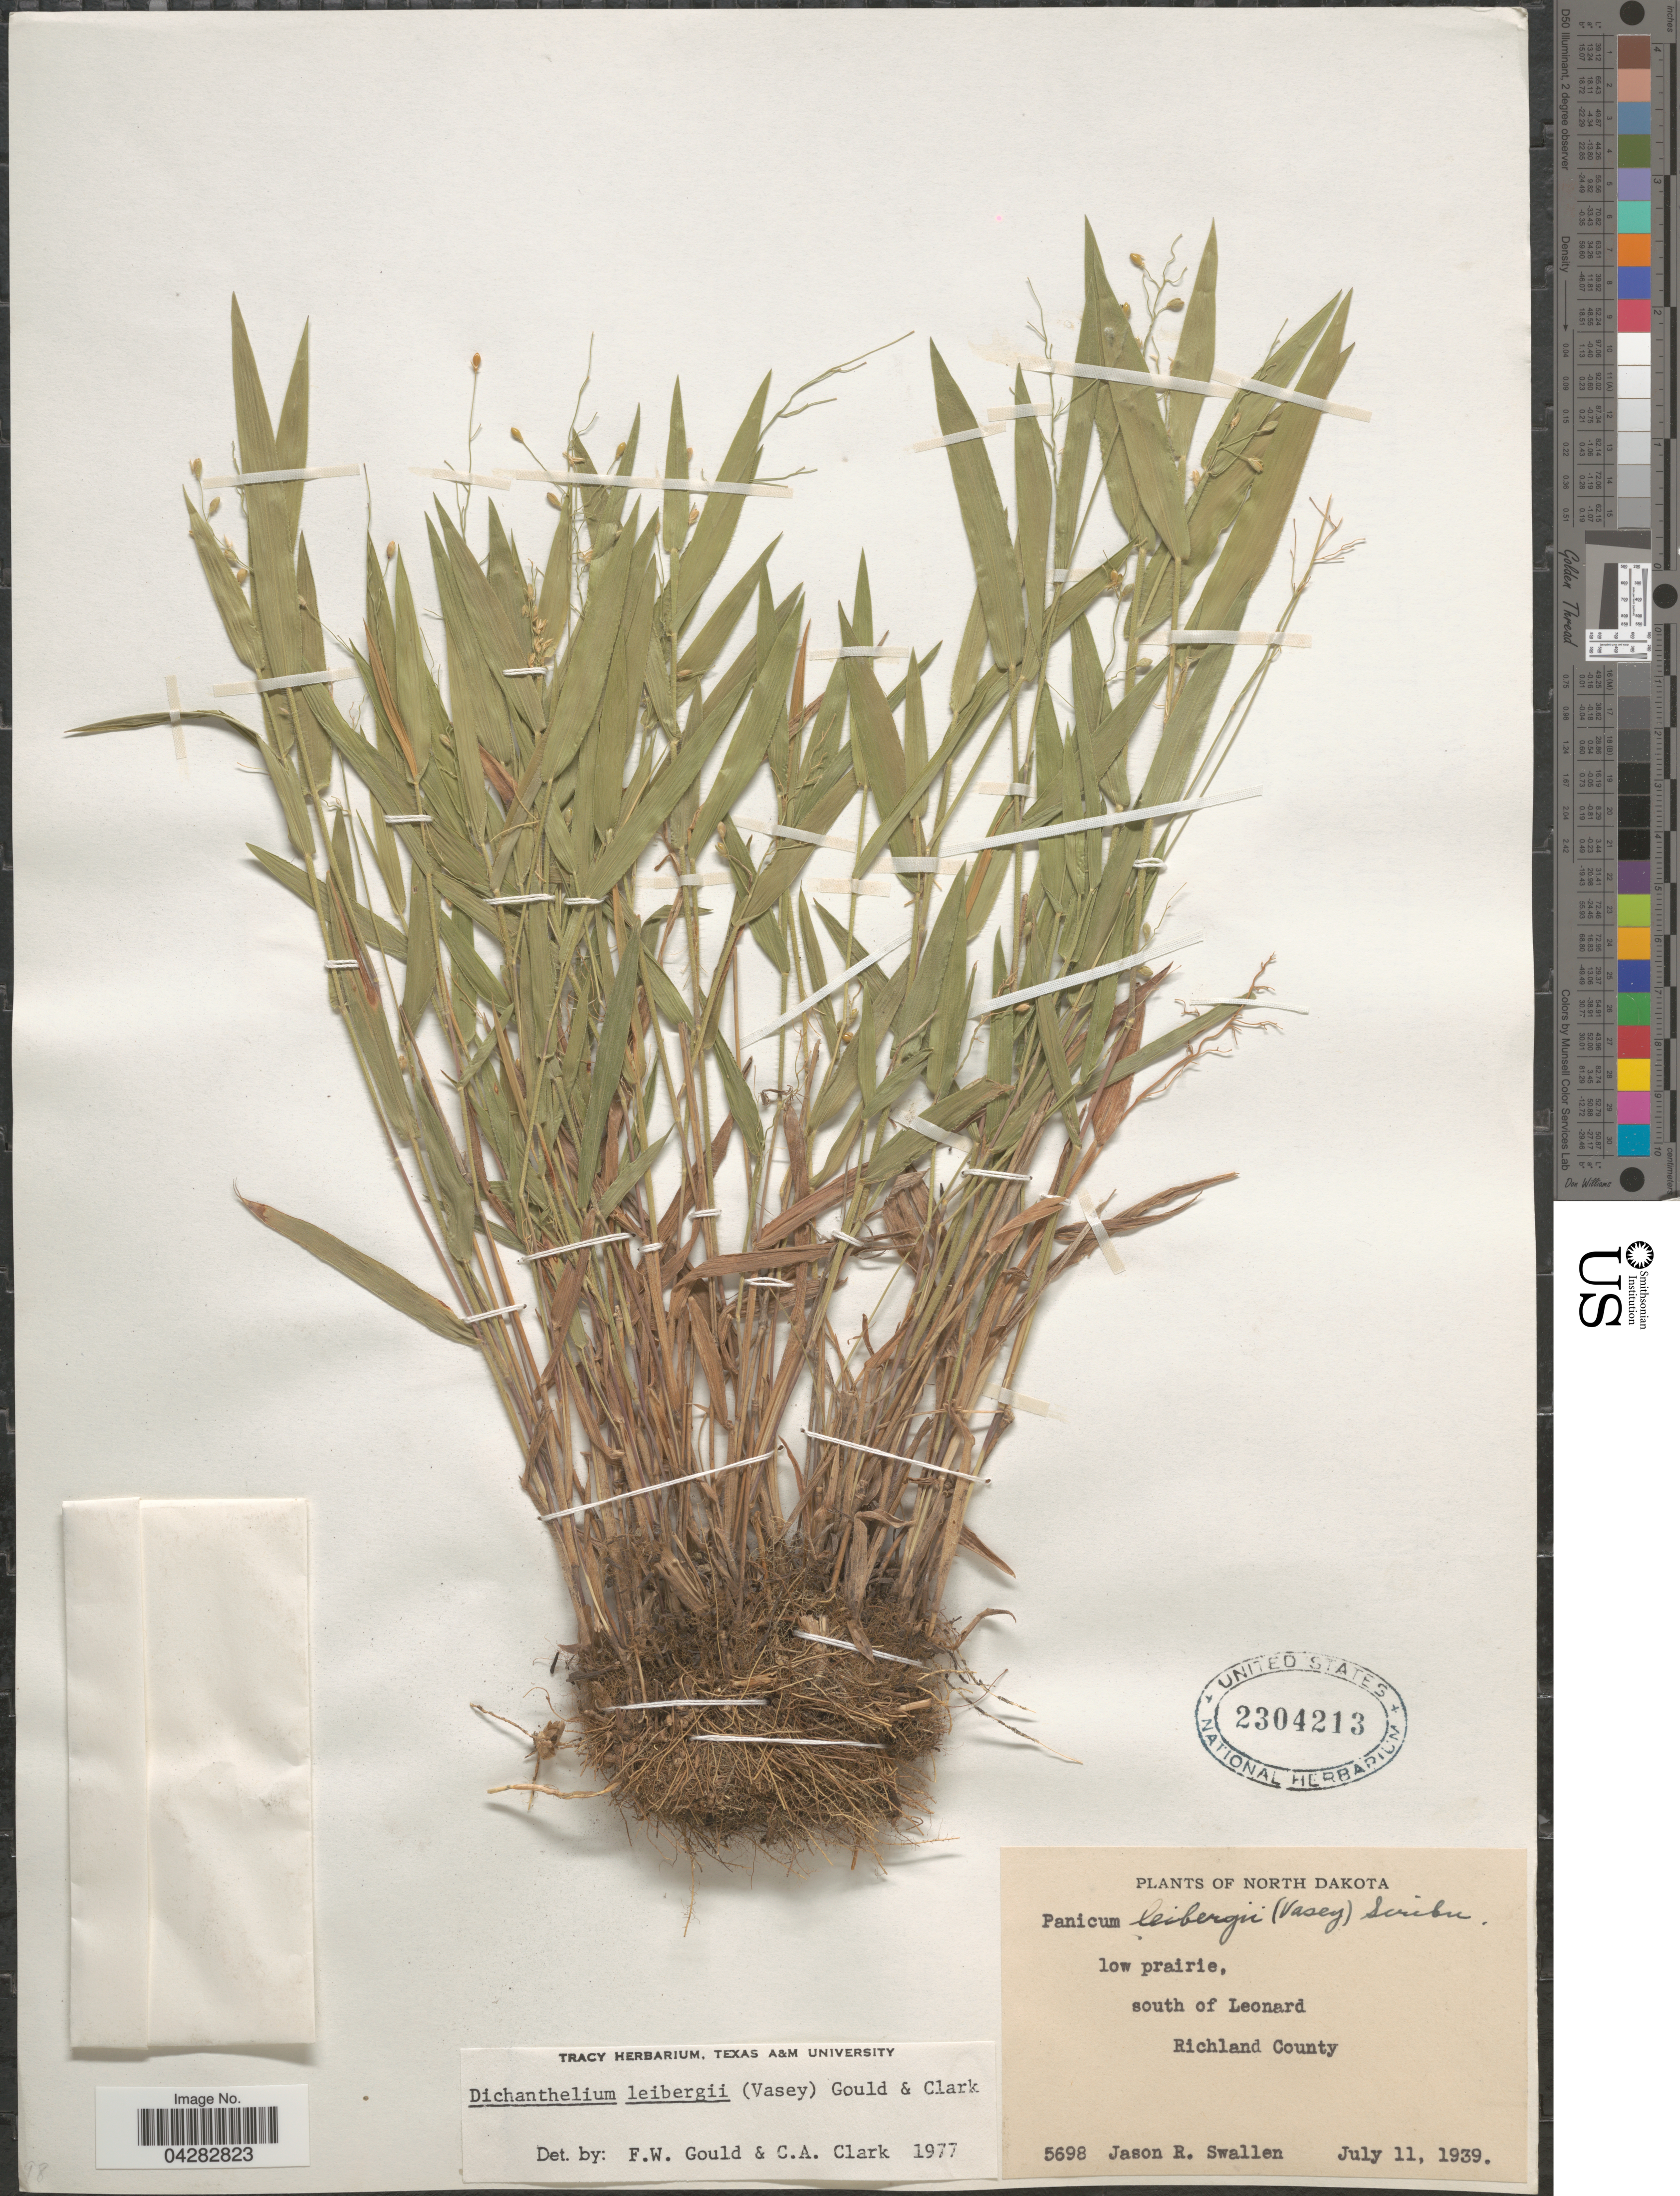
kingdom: Plantae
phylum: Tracheophyta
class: Liliopsida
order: Poales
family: Poaceae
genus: Dichanthelium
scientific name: Dichanthelium leibergii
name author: (Vasey) Gould & C.A. Clark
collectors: J. R. Swallen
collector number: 5698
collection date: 1939-07-11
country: United States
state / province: North Dakota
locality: Low prairie, south of Leonard. Richland County.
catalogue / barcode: US 2304213